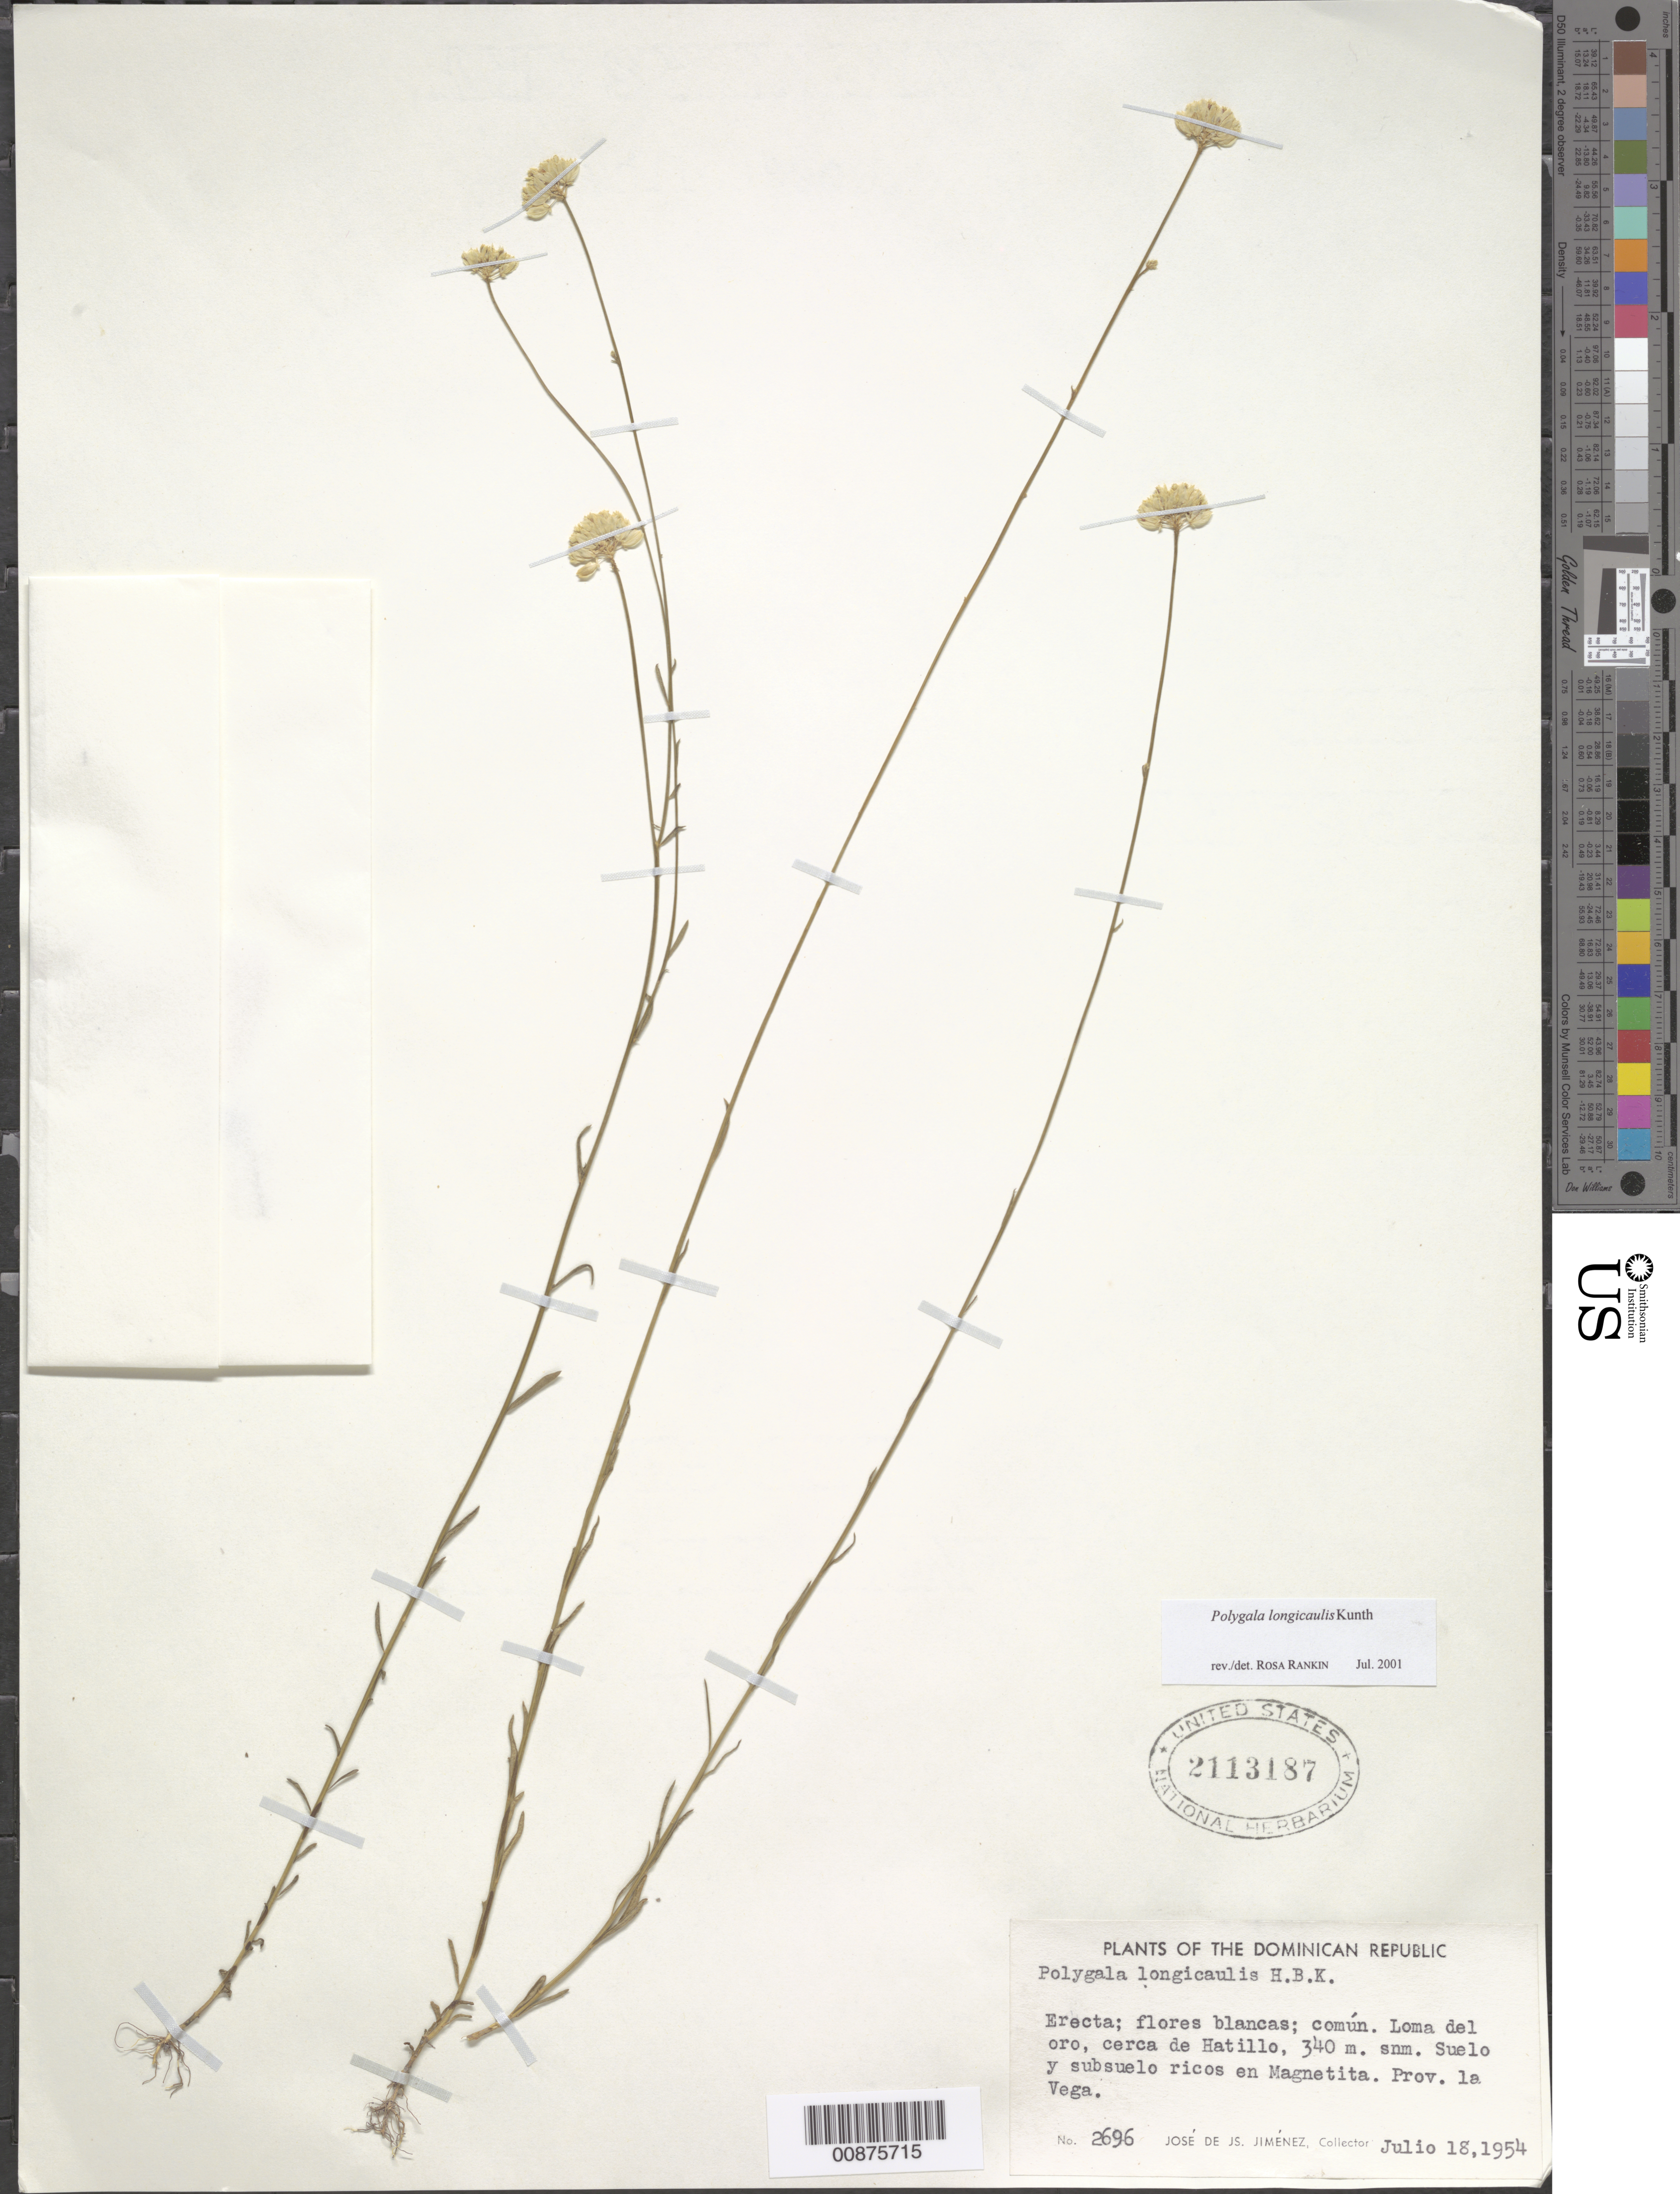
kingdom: Plantae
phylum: Tracheophyta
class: Magnoliopsida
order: Fabales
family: Polygalaceae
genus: Polygala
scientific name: Polygala longicaulis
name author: Kunth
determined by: Rankin Rodriguez, Rosa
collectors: J. J. Jiménez Almonte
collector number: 2696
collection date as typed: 18 Jul 1954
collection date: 1954-07-18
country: Dominican Republic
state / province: La Vega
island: Hispaniola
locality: Loma del Oro, cerca de Hatillo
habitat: Suelo y subsuelo ricos en magnetita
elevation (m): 340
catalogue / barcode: US 2113187